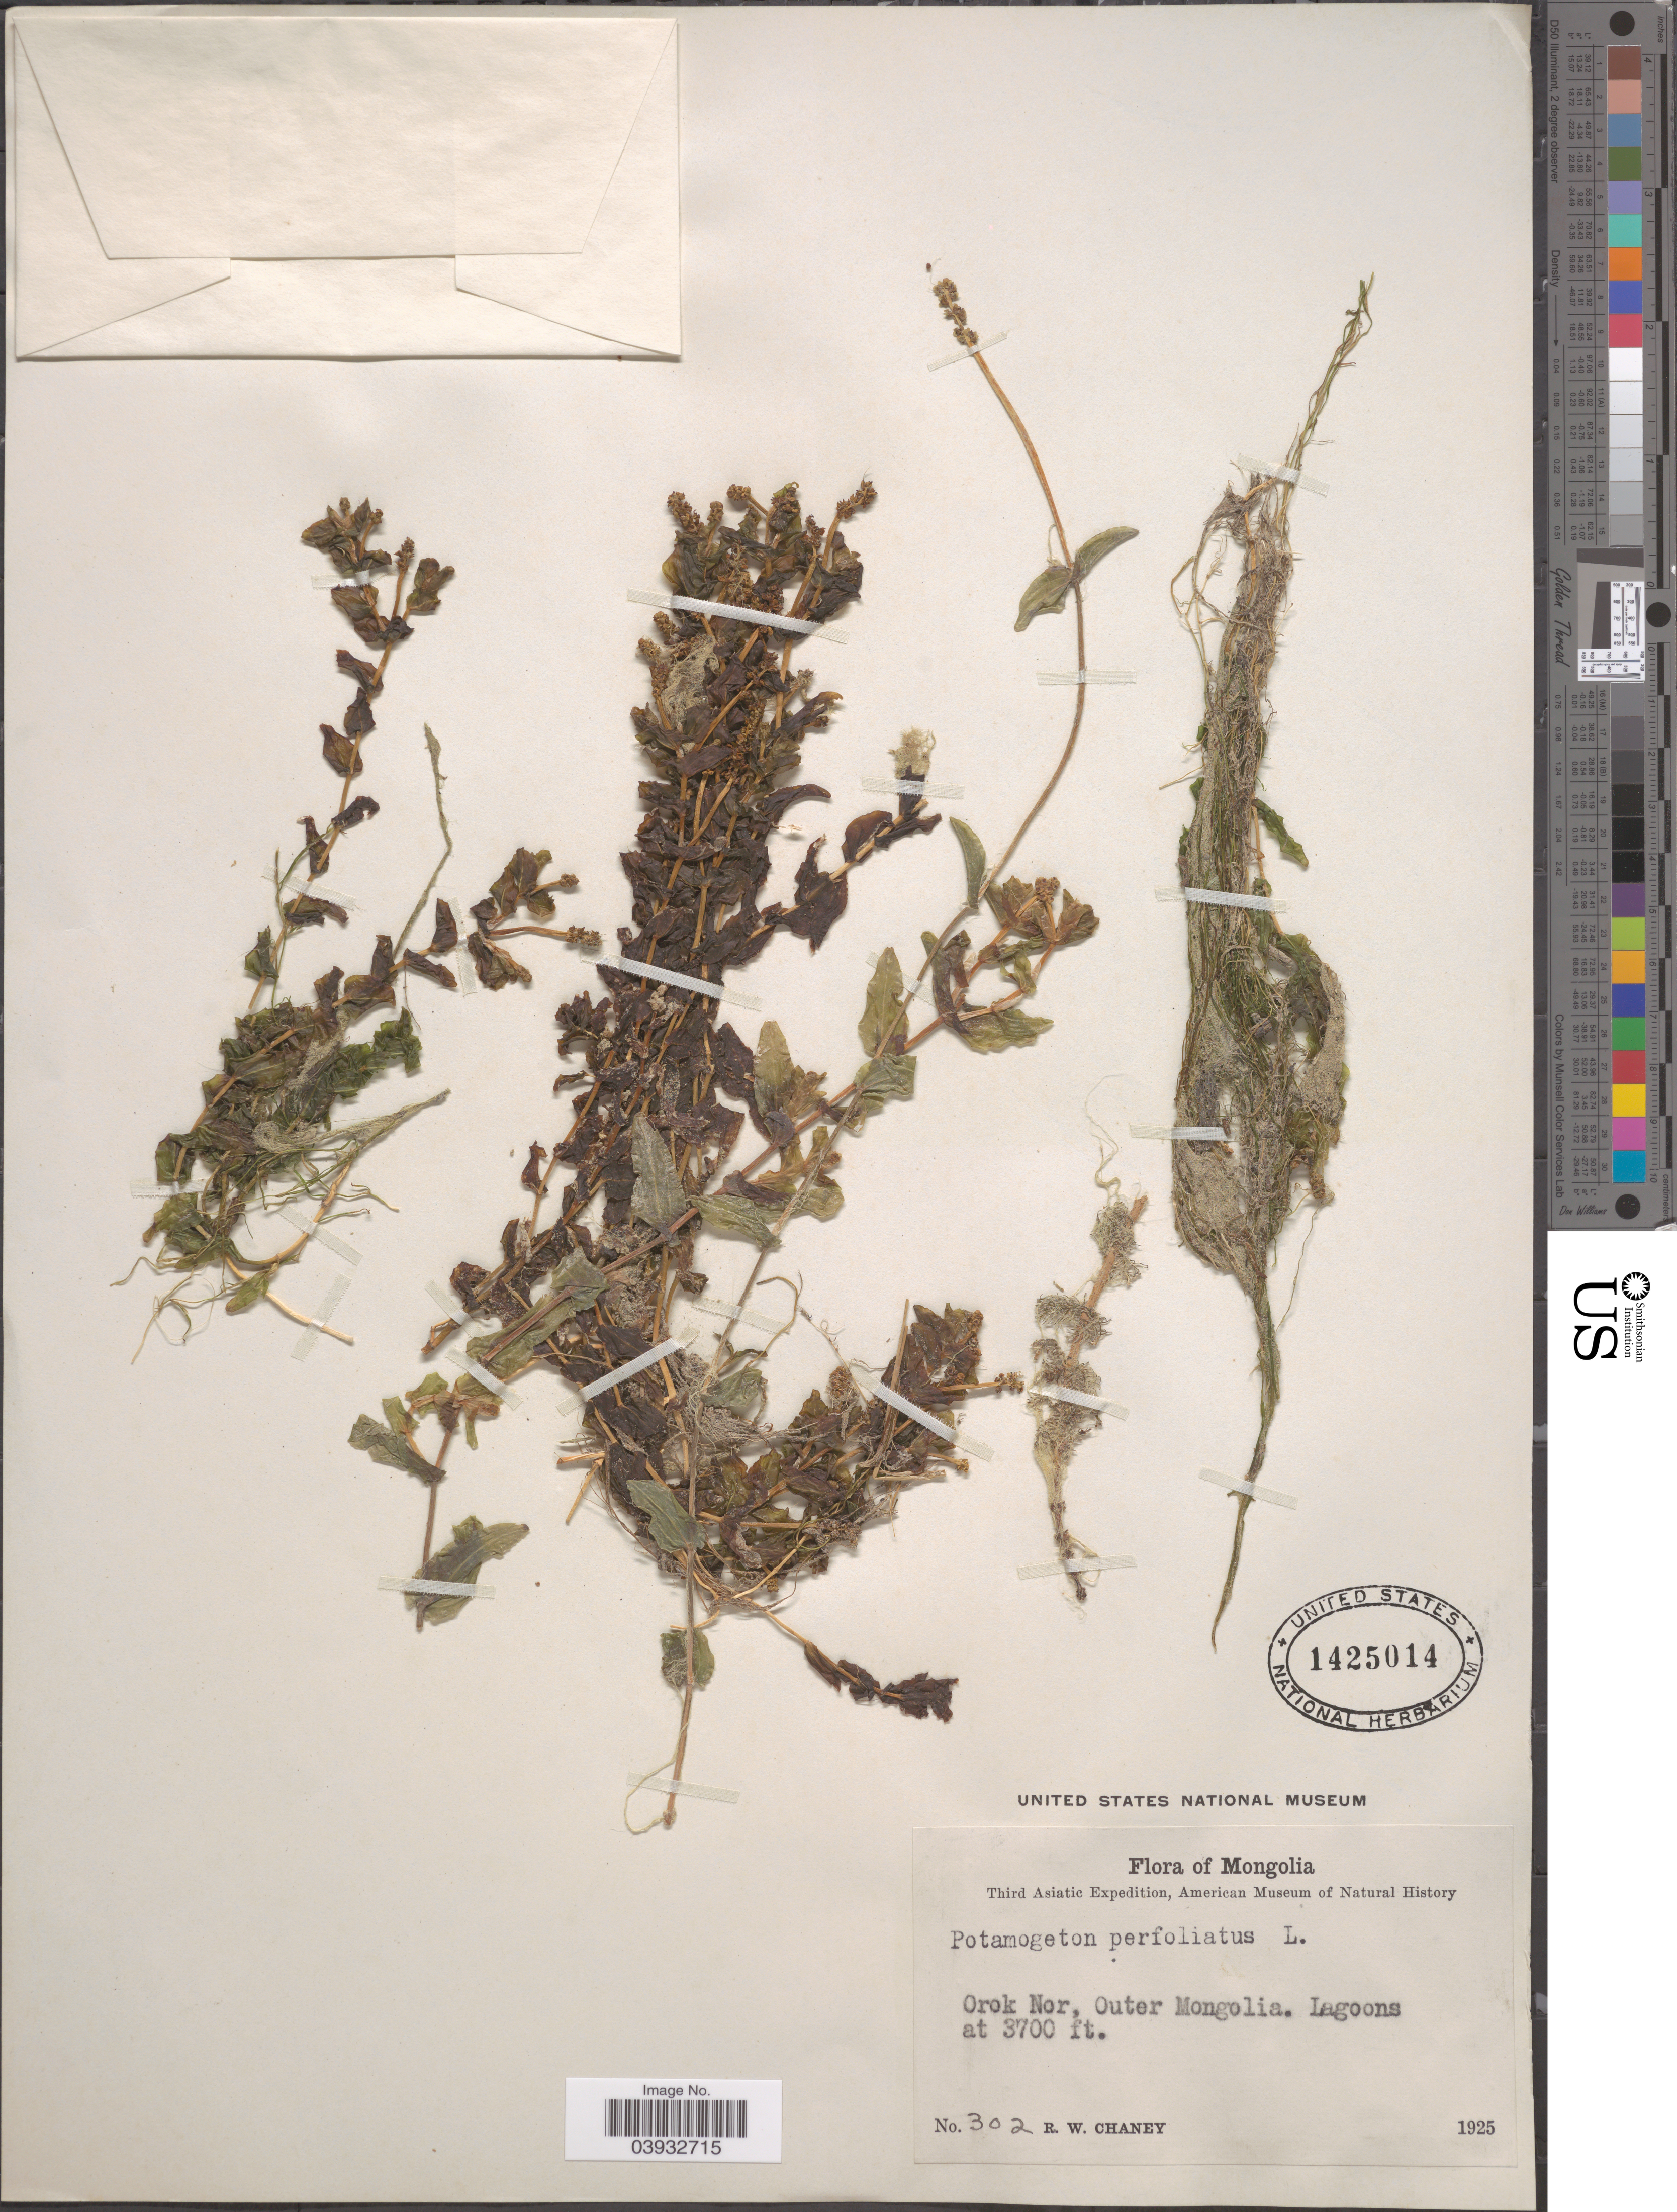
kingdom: Plantae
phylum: Tracheophyta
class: Liliopsida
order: Alismatales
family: Potamogetonaceae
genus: Potamogeton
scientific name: Potamogeton perfoliatus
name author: L.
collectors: R. Chaney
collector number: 302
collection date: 1925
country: Mongolia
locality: Orok Nor, Outer Mongolia. Lagoons.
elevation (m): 1128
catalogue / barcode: US 1425014